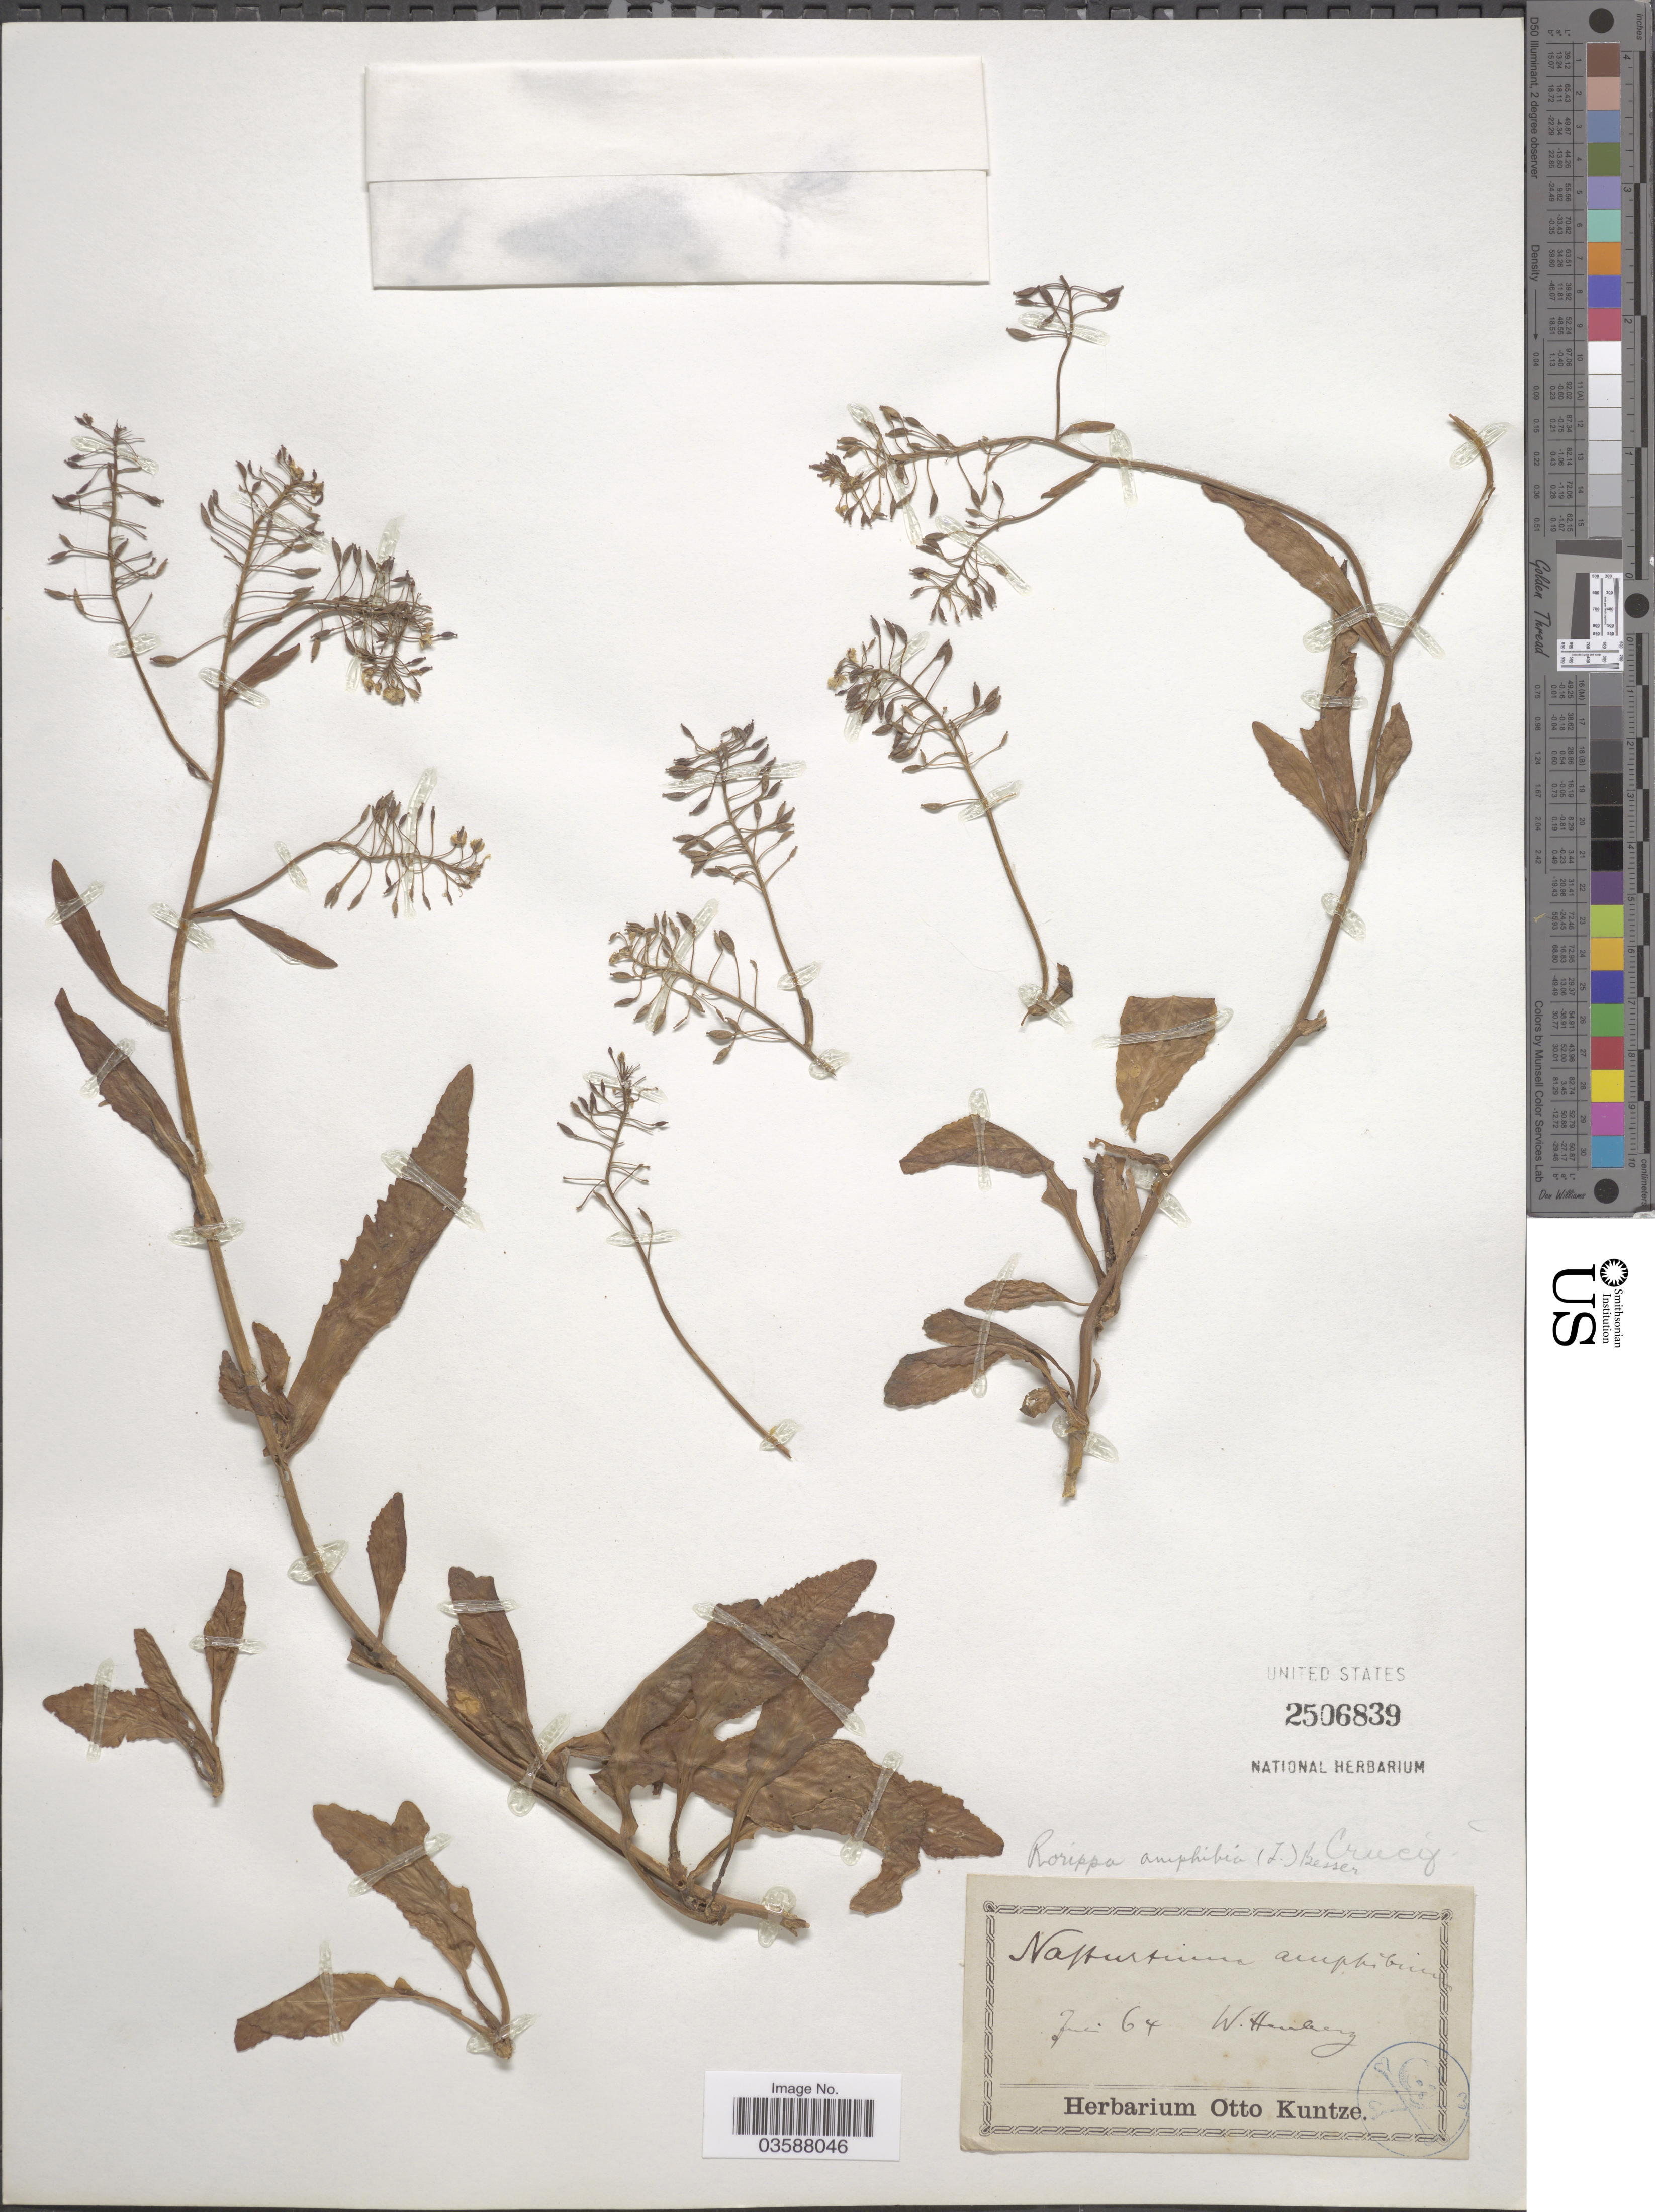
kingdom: Plantae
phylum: Tracheophyta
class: Magnoliopsida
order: Brassicales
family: Brassicaceae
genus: Rorippa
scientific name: Rorippa amphibia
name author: (L.) Besser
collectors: ex herb. Otto Kuntze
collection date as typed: Transcribed d/m/y: /6/64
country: Germany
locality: Wittenberg.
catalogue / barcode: US 2506839